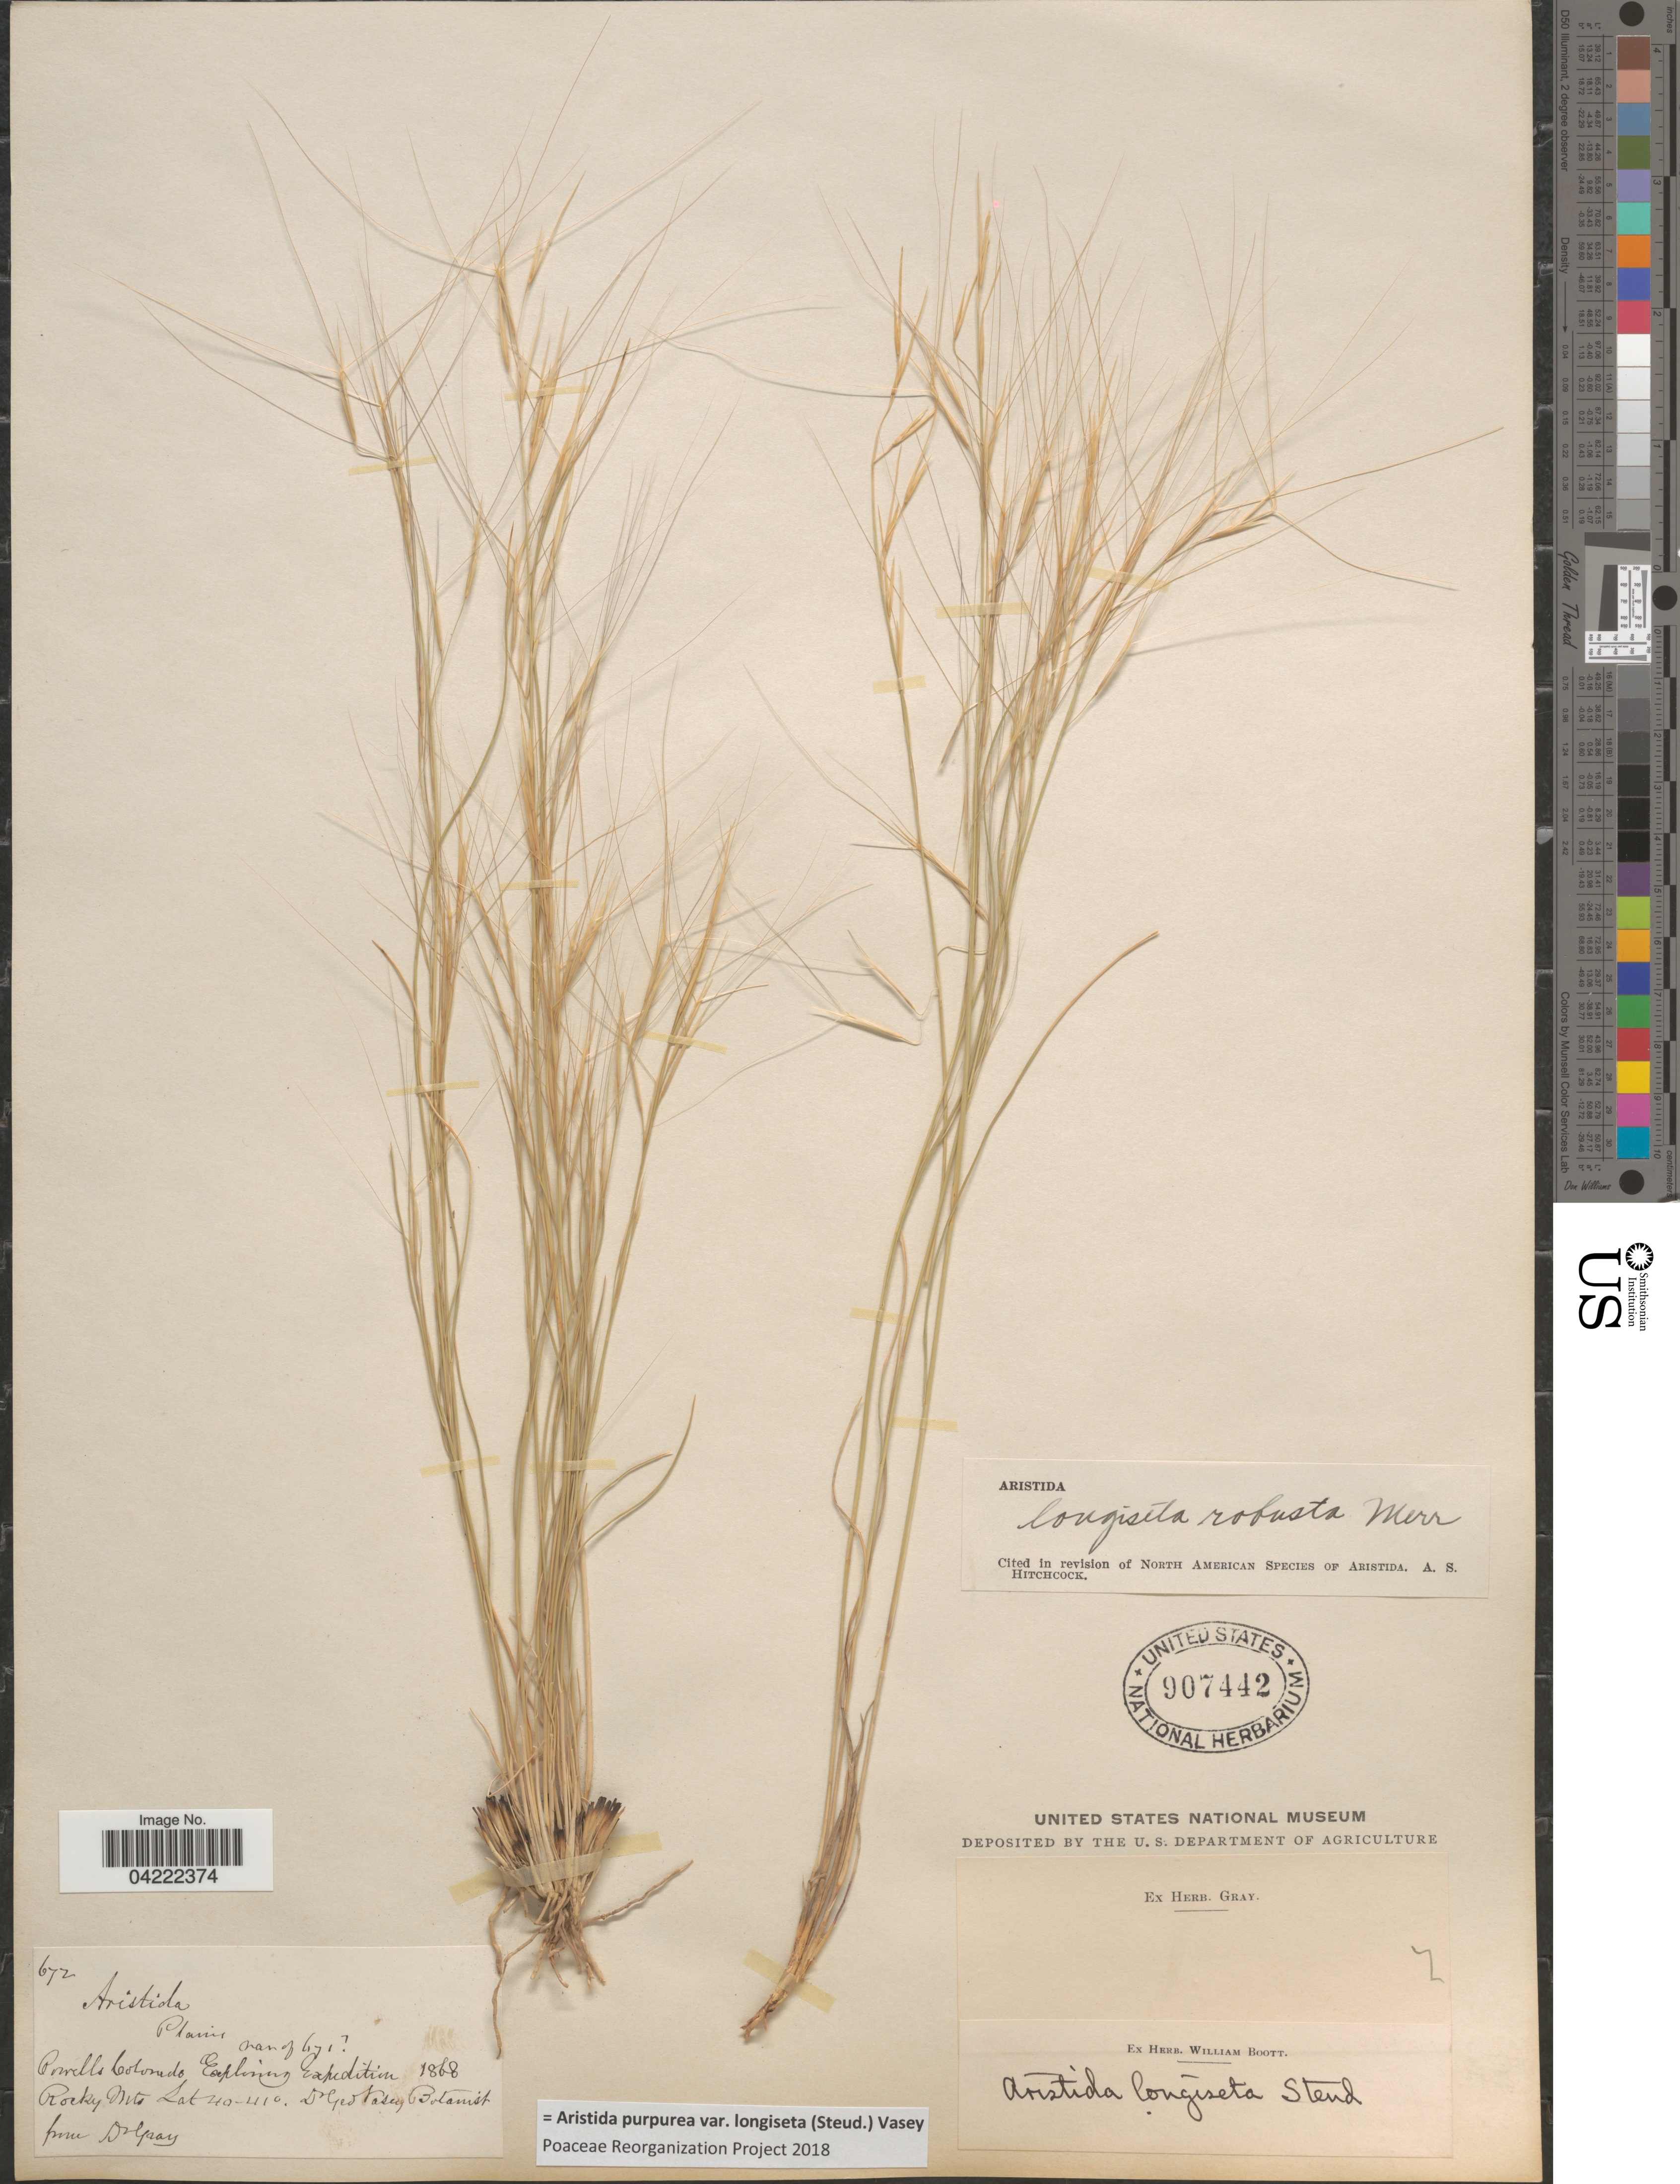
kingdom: Plantae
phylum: Tracheophyta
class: Liliopsida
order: Poales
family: Poaceae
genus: Aristida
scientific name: Aristida purpurea var. longiseta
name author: (Steud.) Vasey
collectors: G. R. Vasey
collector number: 672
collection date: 1868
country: United States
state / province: Colorado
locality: Powells Colorado Exploring Expedition 1868. Rocky Mts.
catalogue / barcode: US 907442